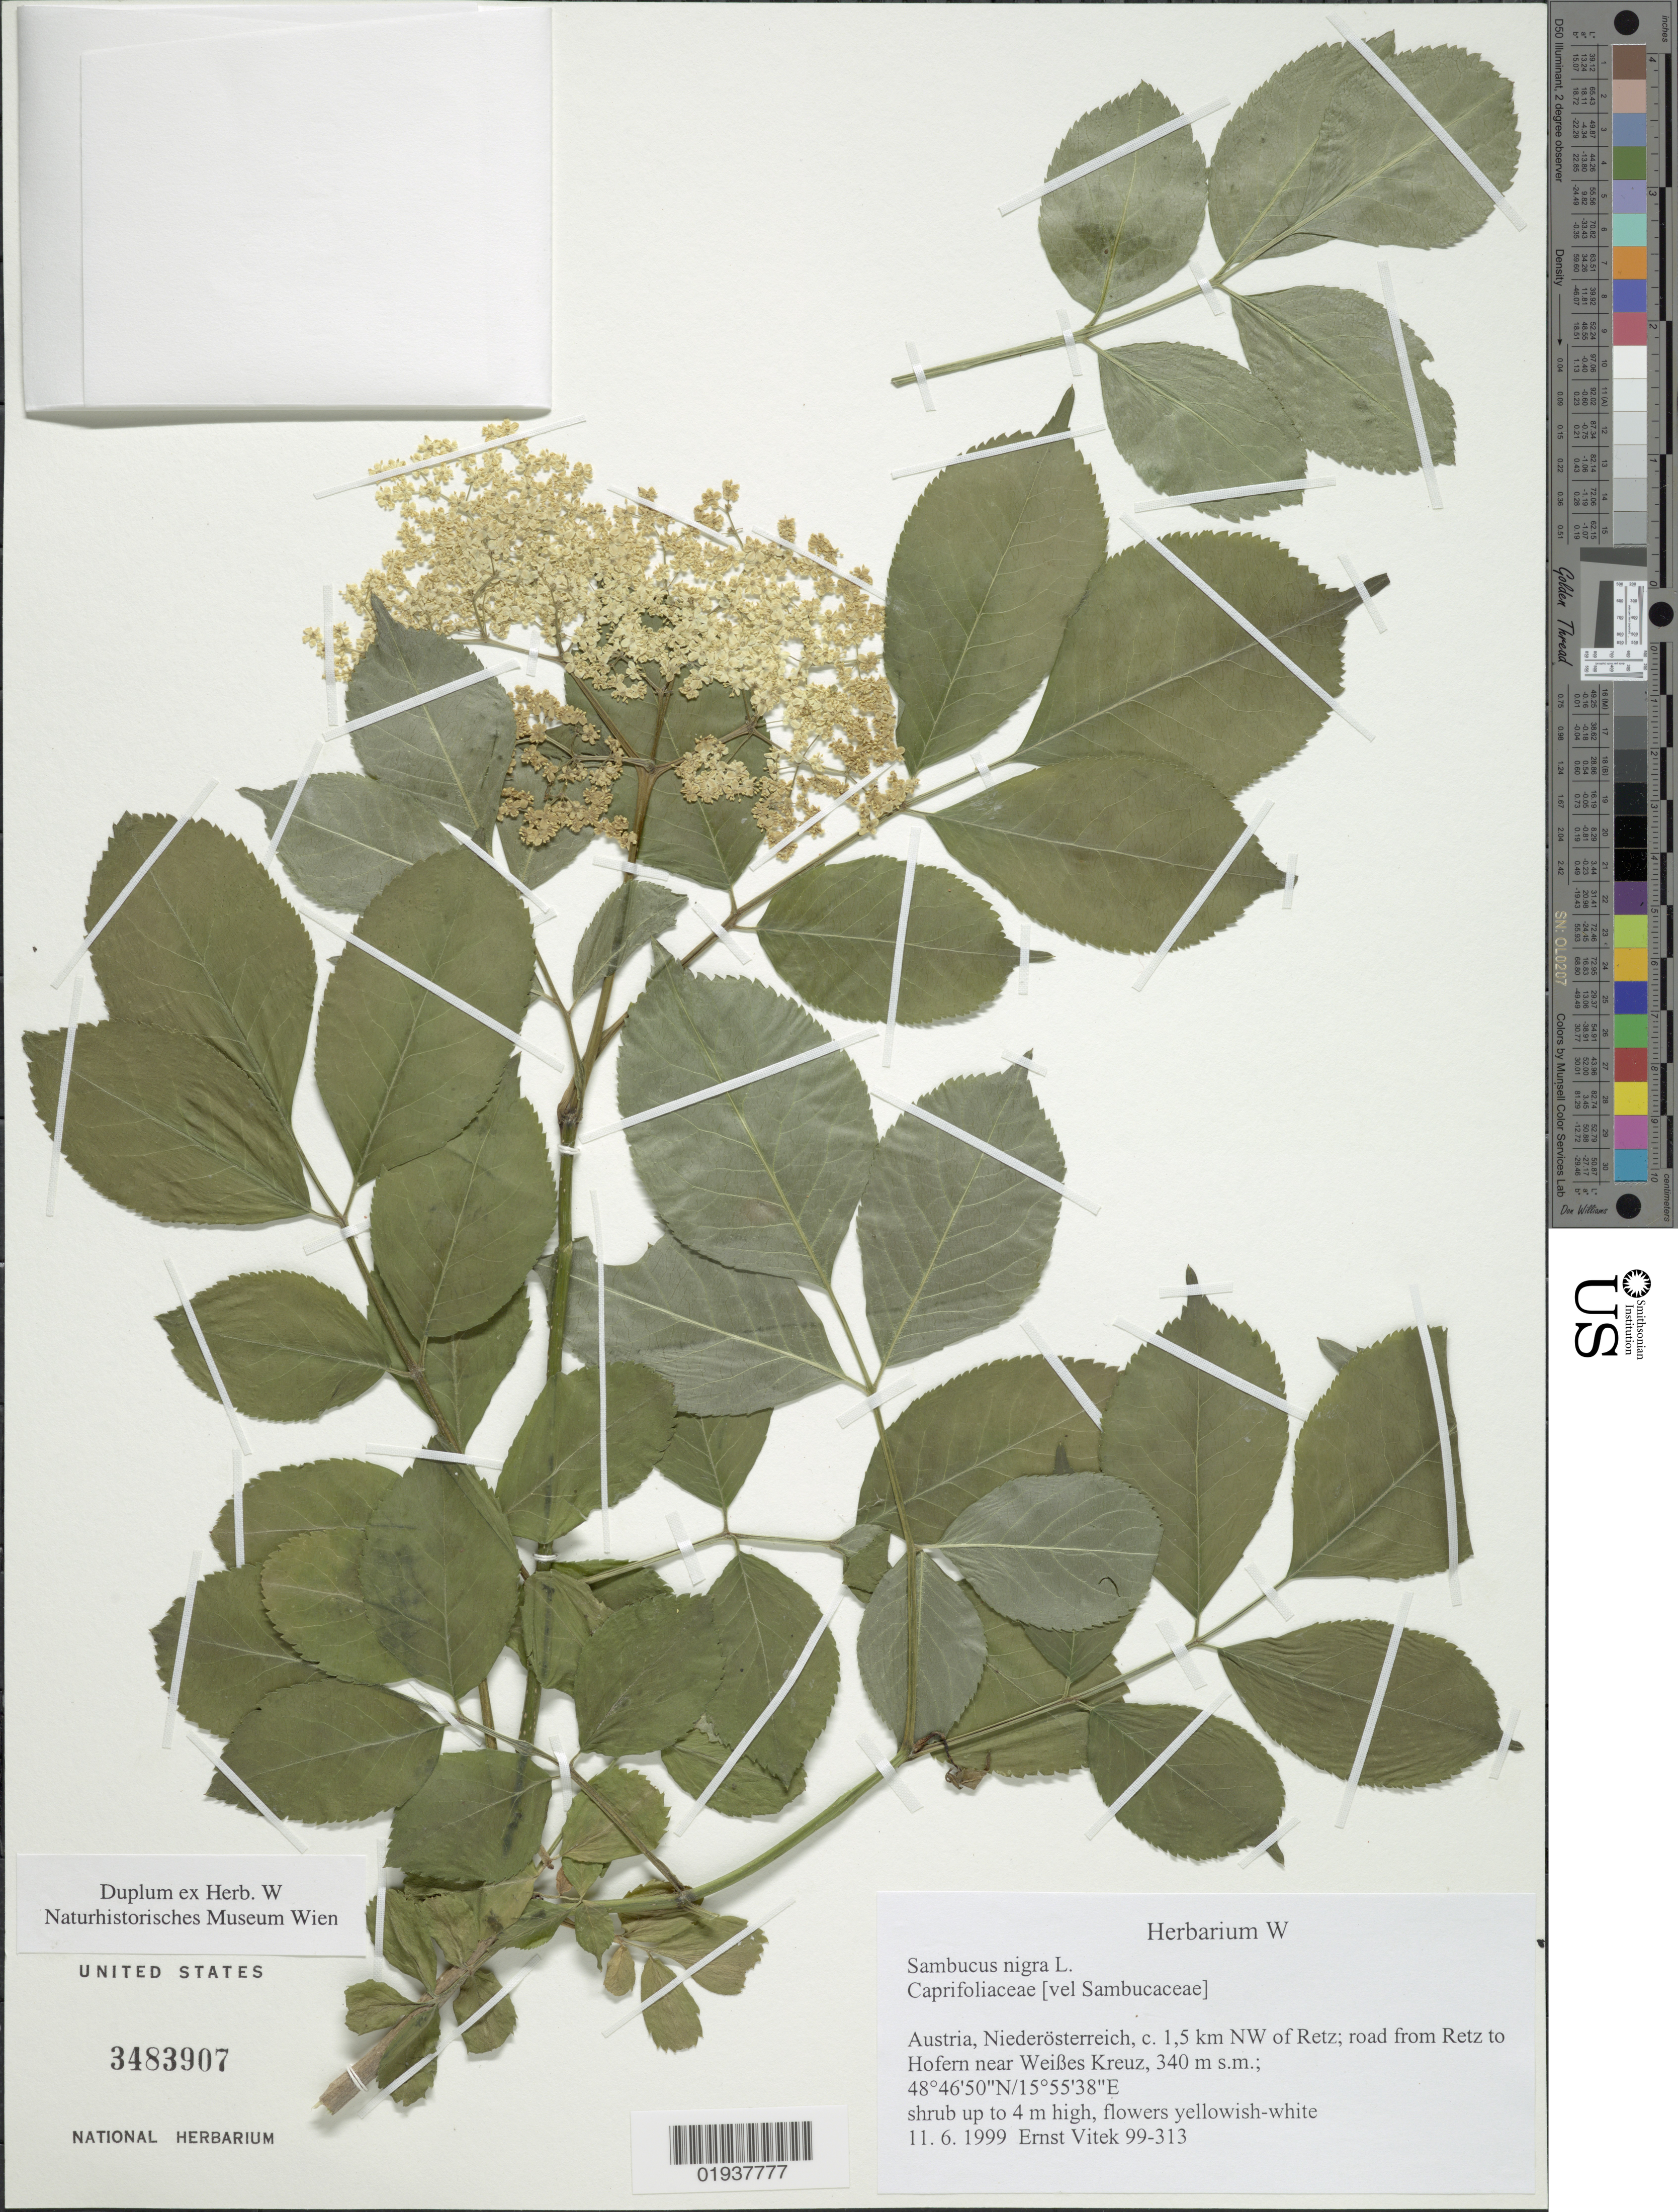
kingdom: Plantae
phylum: Tracheophyta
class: Magnoliopsida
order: Dipsacales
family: Viburnaceae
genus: Sambucus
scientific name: Sambucus nigra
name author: L.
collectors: E. Vitek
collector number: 99-313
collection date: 1999-06-11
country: Austria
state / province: Niederosterreich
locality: Niederösterreich, c. 1,5 km NW of Retz; road from Retz to Hofern near Weißes Kreuz.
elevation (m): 340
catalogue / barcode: US 3483907